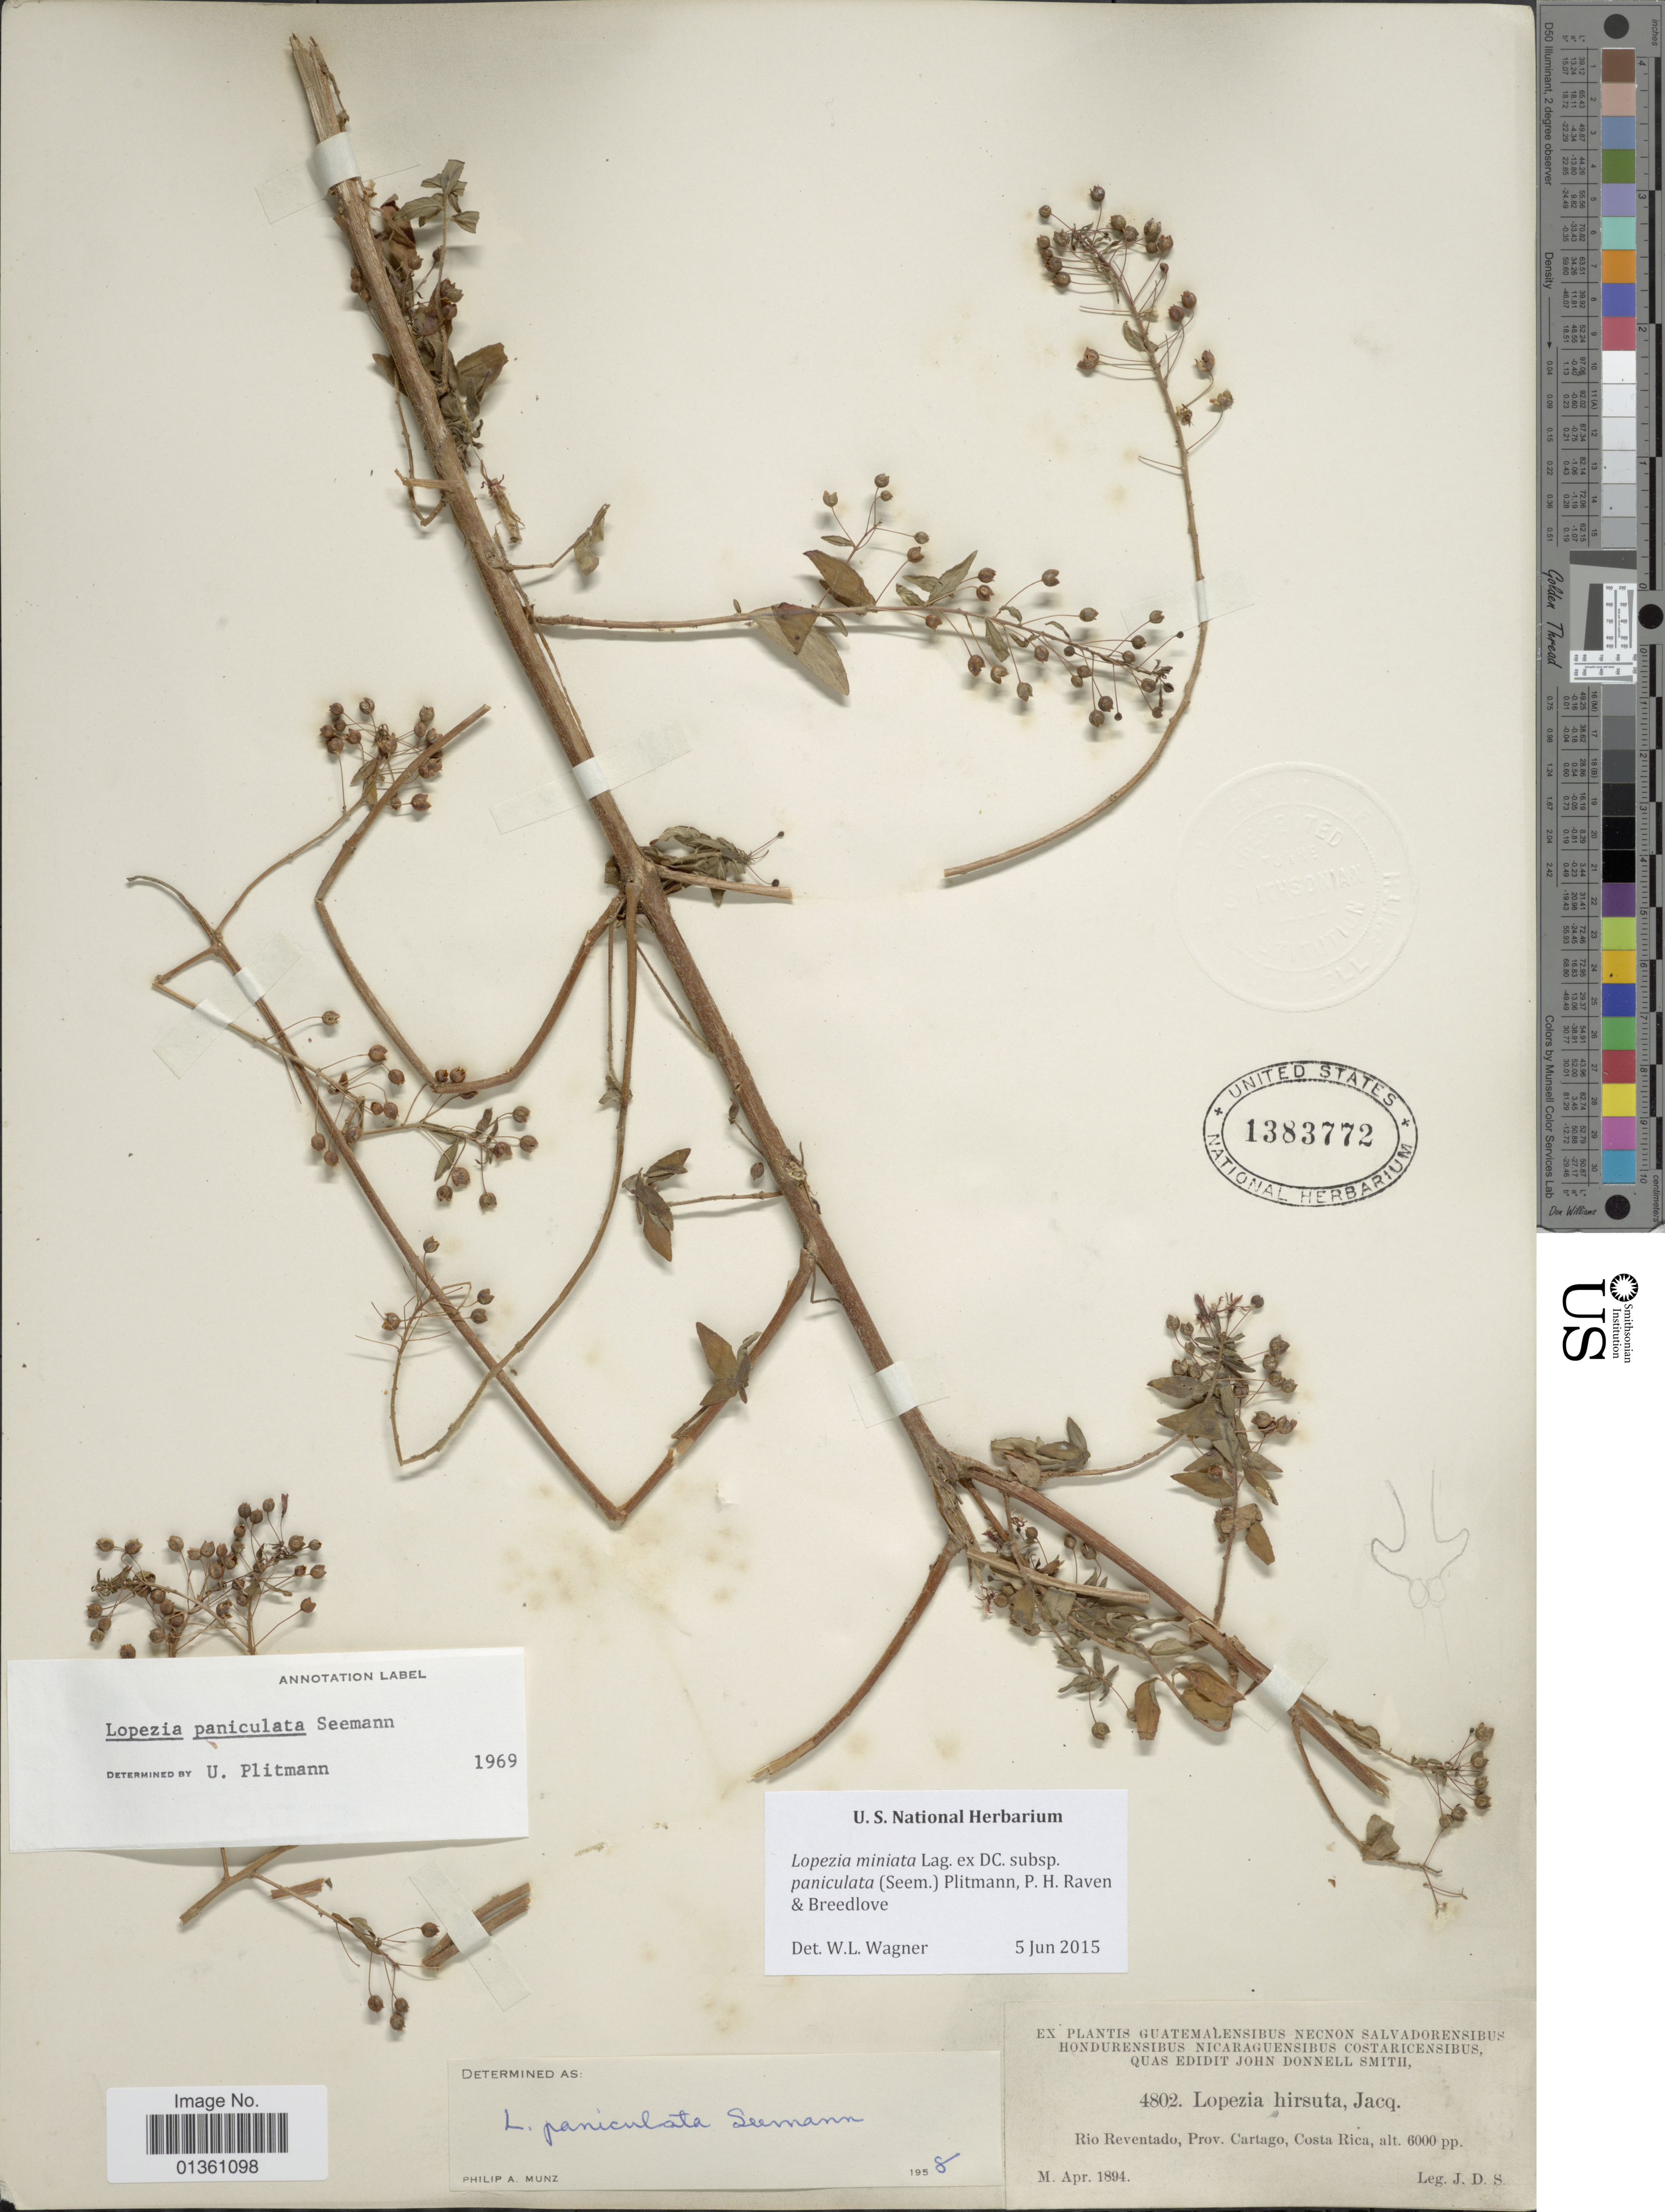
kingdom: Plantae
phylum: Tracheophyta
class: Magnoliopsida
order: Myrtales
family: Onagraceae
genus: Lopezia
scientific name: Lopezia miniata subsp. paniculata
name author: (Seem.) Plitmann et al.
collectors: J. D. Smith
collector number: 4802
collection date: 1894-04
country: Costa Rica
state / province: Cartago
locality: Rio Reventado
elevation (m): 1829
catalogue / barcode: US 1383772